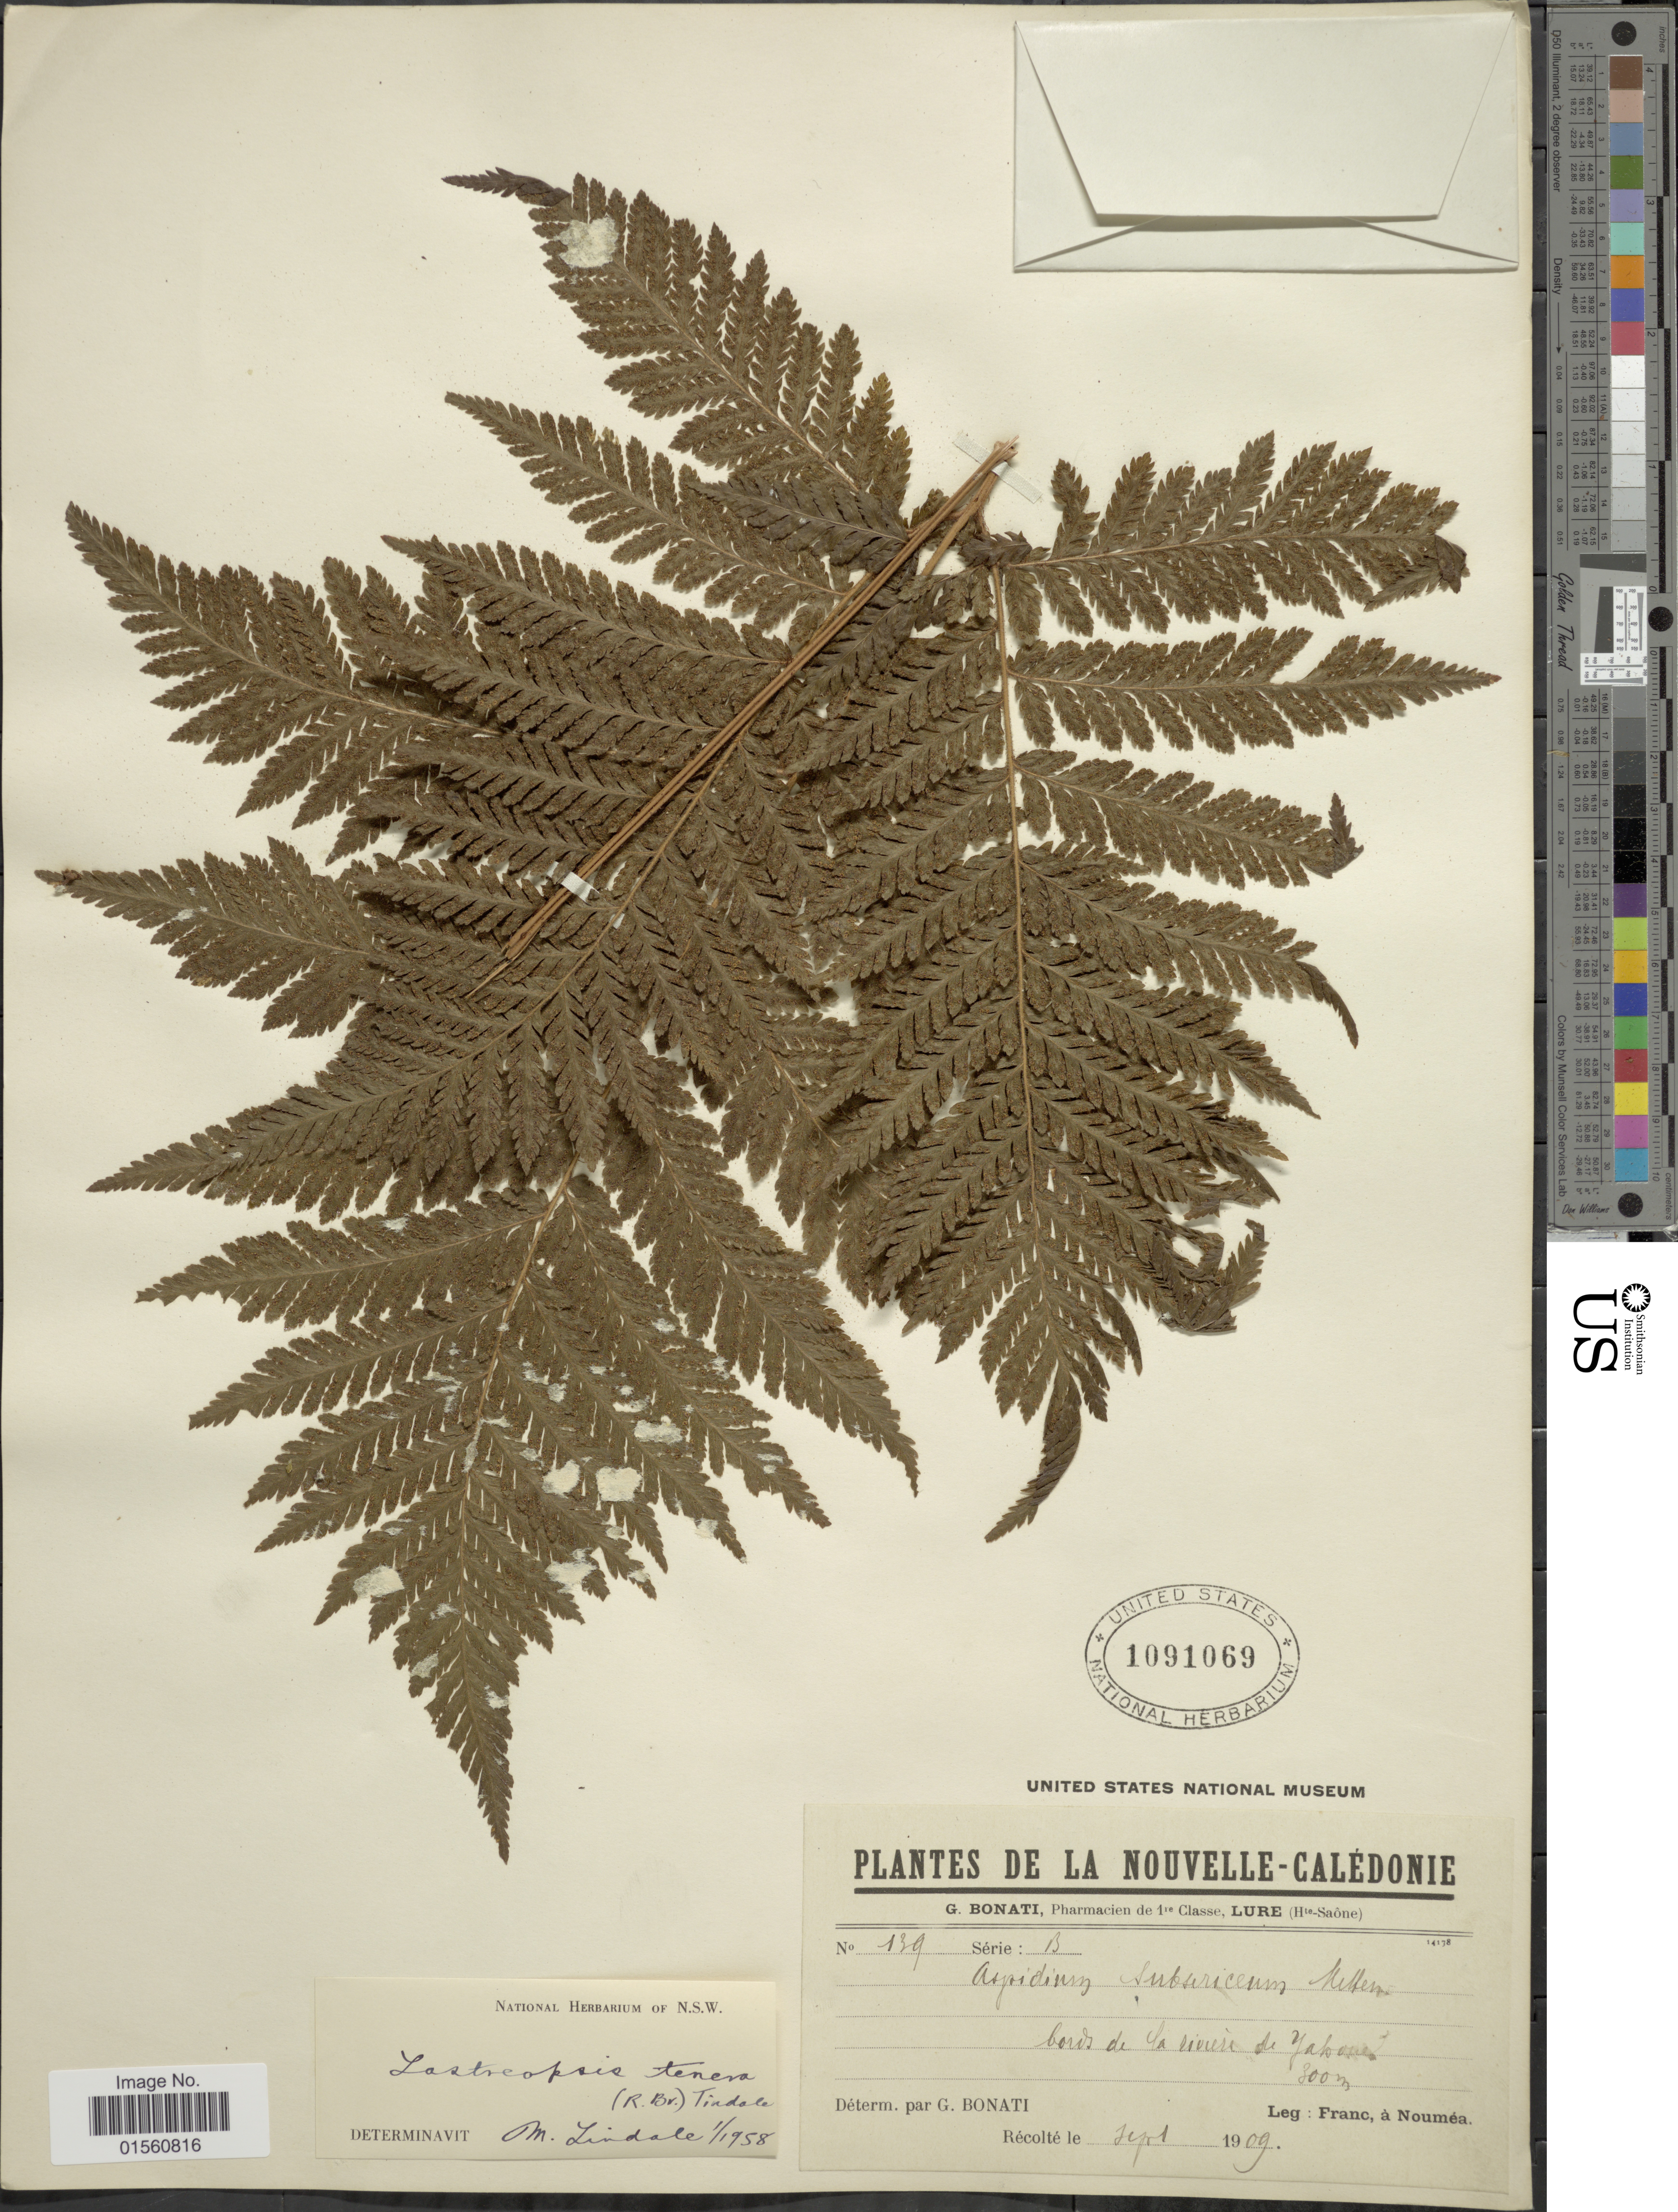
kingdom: Plantae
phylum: Tracheophyta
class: Polypodiopsida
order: Polypodiales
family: Dryopteridaceae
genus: Lastreopsis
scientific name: Lastreopsis tenera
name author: (R. Br.) Tindale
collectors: Franc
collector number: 139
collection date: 1909-09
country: New Caledonia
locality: Bords de la riviere de Yaoué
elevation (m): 300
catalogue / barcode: US 1091069